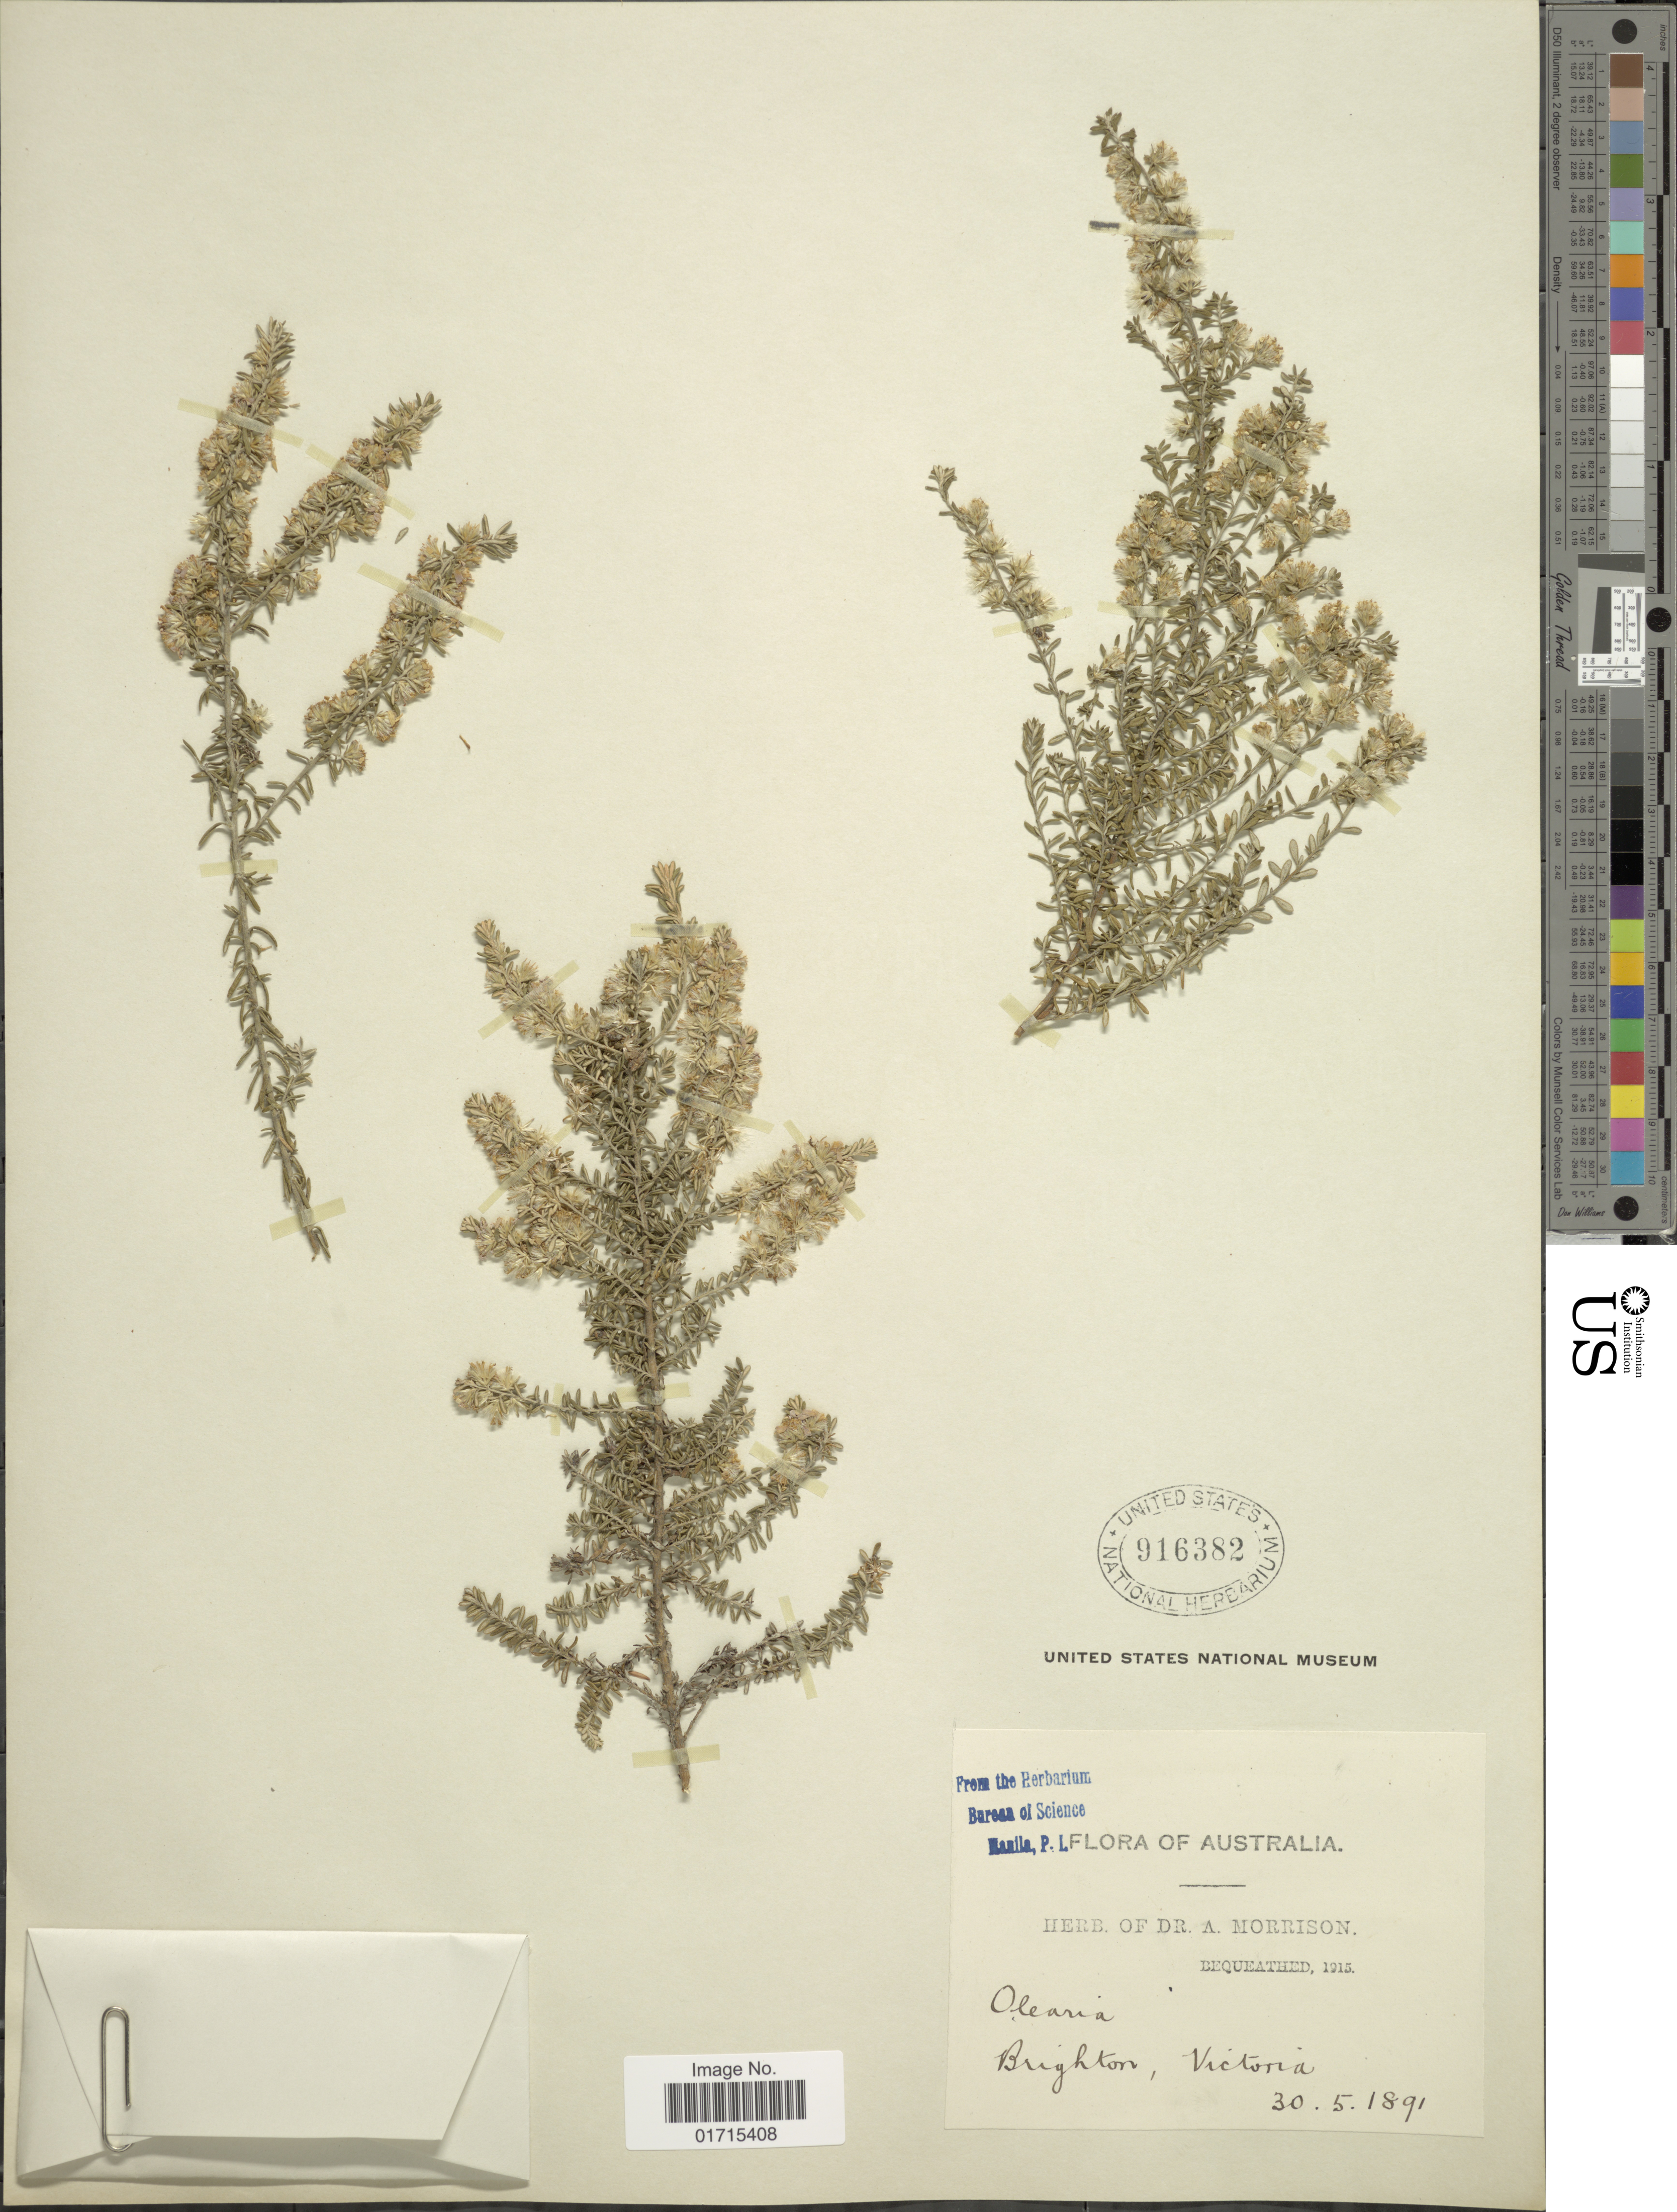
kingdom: Plantae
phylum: Tracheophyta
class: Magnoliopsida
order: Asterales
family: Asteraceae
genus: Olearia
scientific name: Olearia sp.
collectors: ex herb. Dr. A. Morrison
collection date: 1891-05-30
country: Australia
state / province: Victoria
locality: Brighton, Victoria.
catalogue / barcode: US 916382